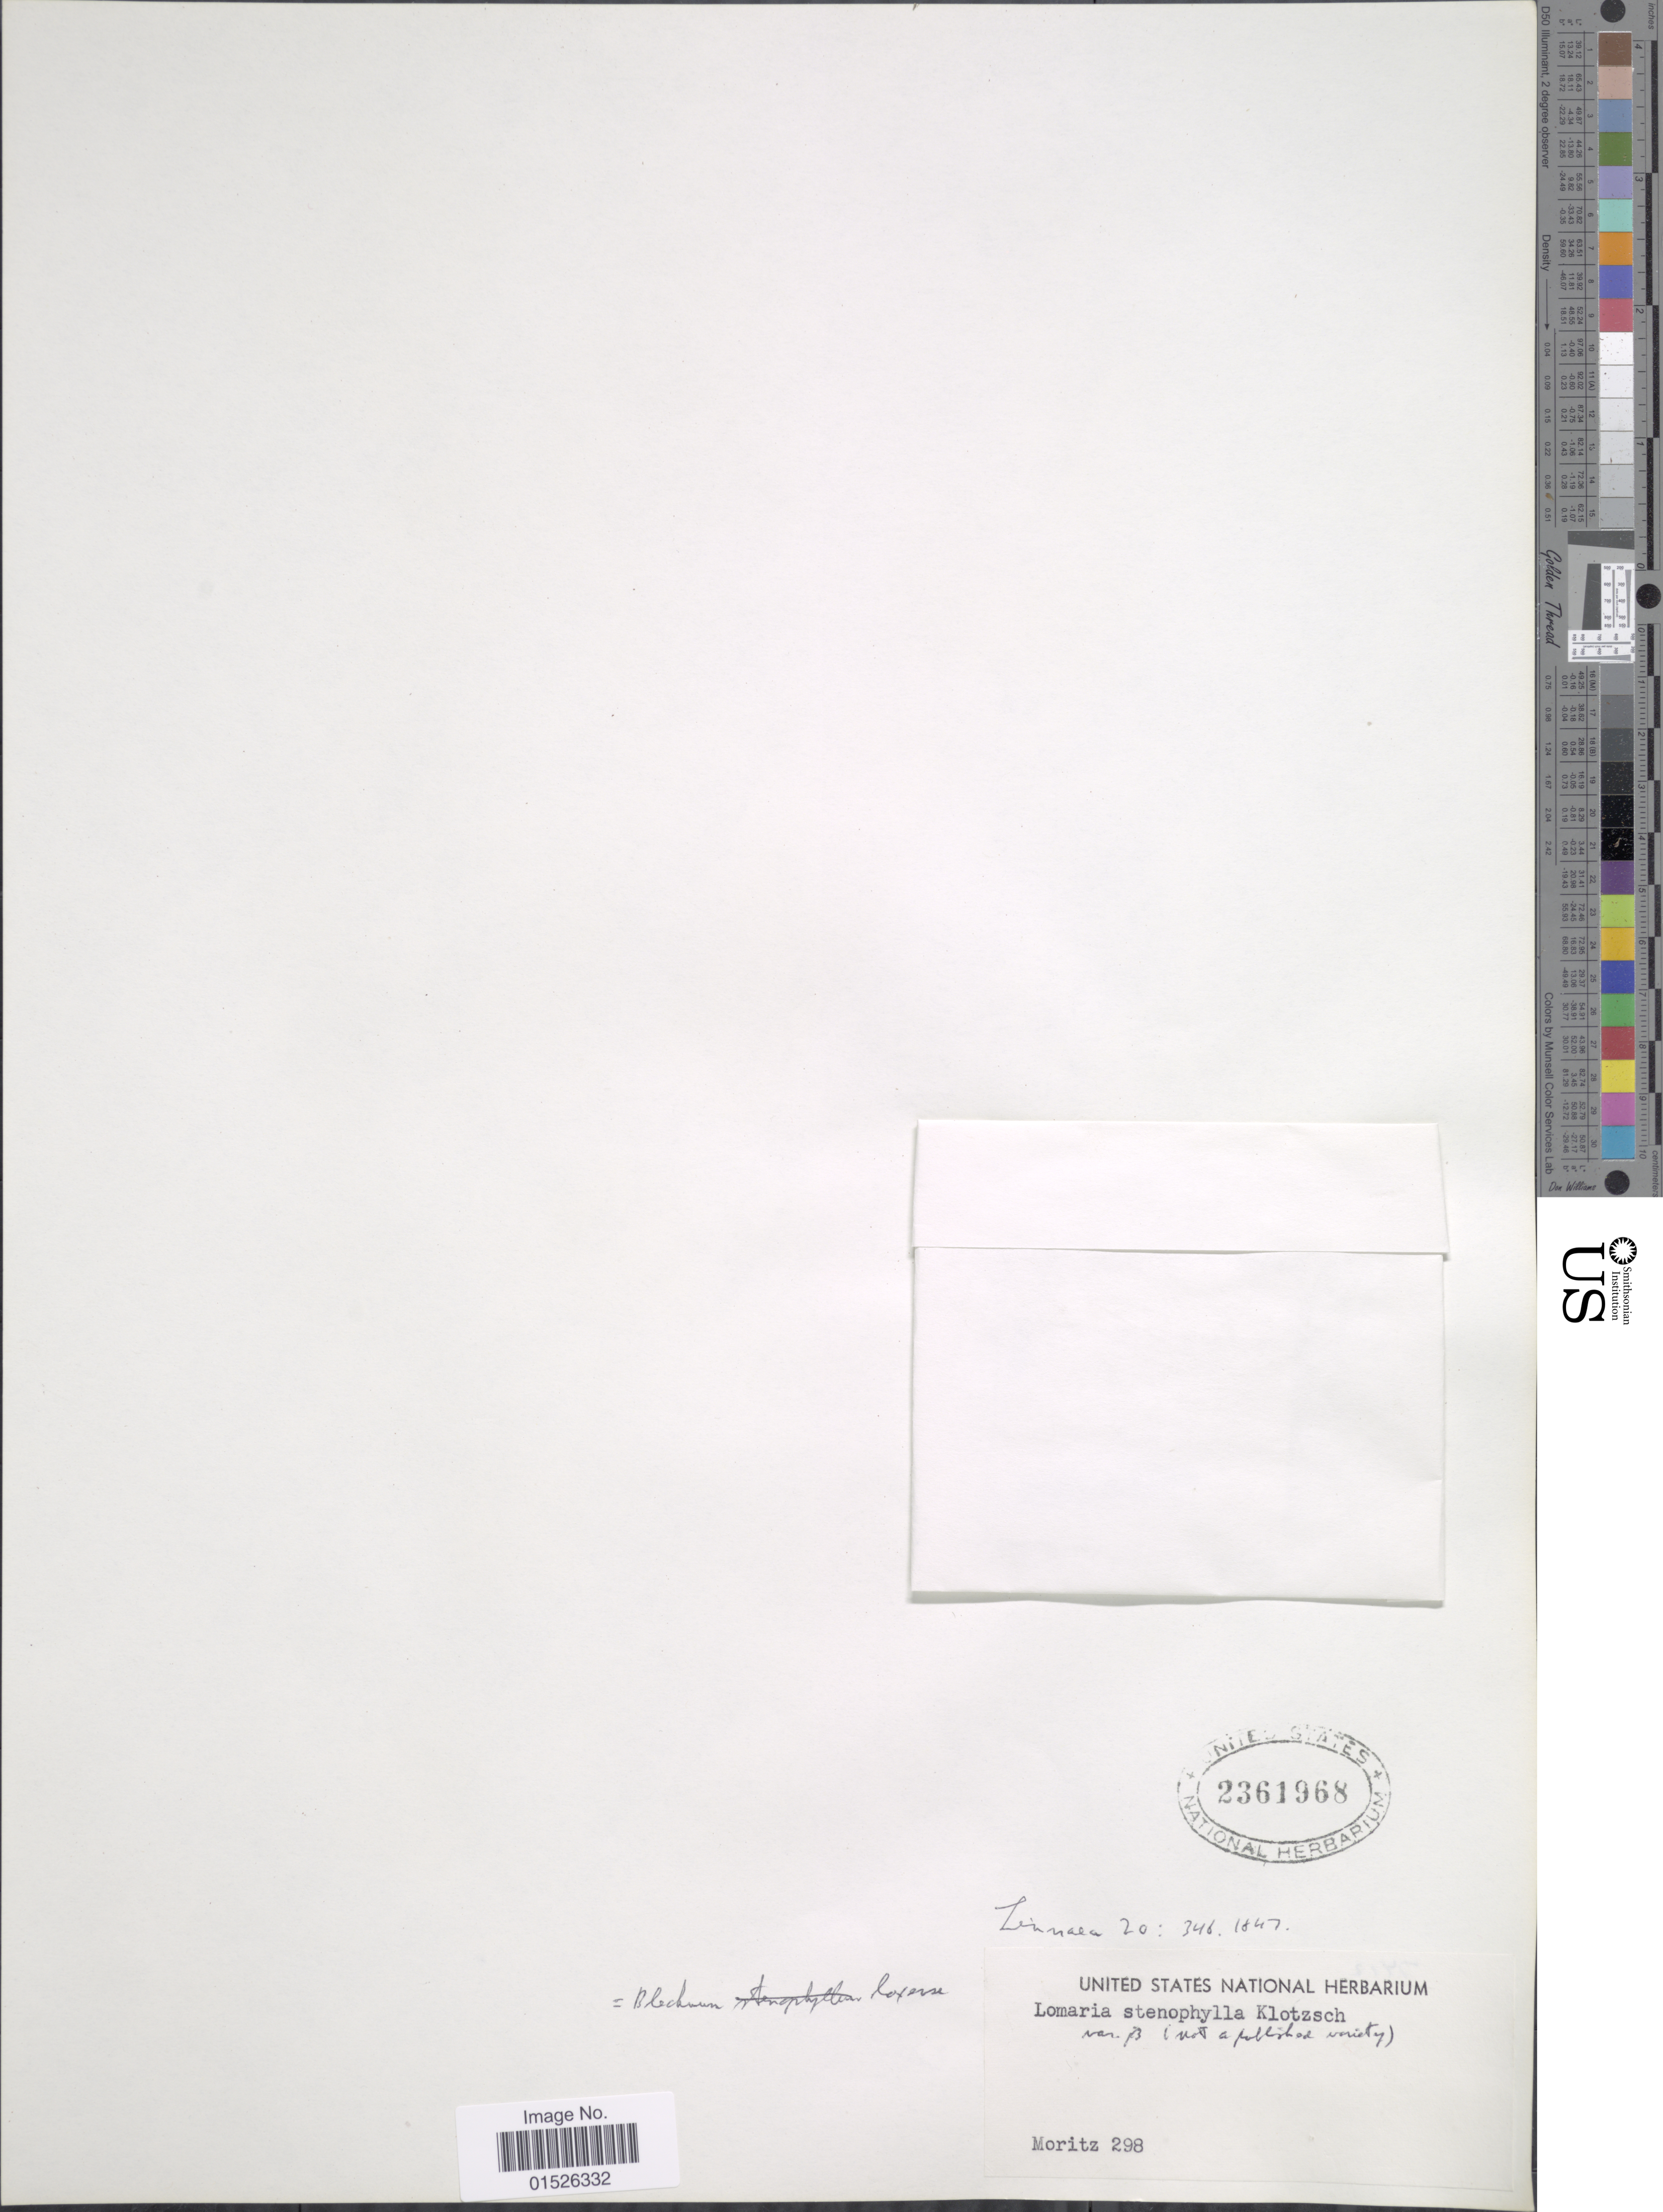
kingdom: Plantae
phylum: Tracheophyta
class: Polypodiopsida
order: Polypodiales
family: Blechnaceae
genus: Blechnum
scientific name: Blechnum loxense var. loxense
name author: (Kunth) Hook. ex Salomon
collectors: Moritz, --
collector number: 298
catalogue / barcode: US 2361968